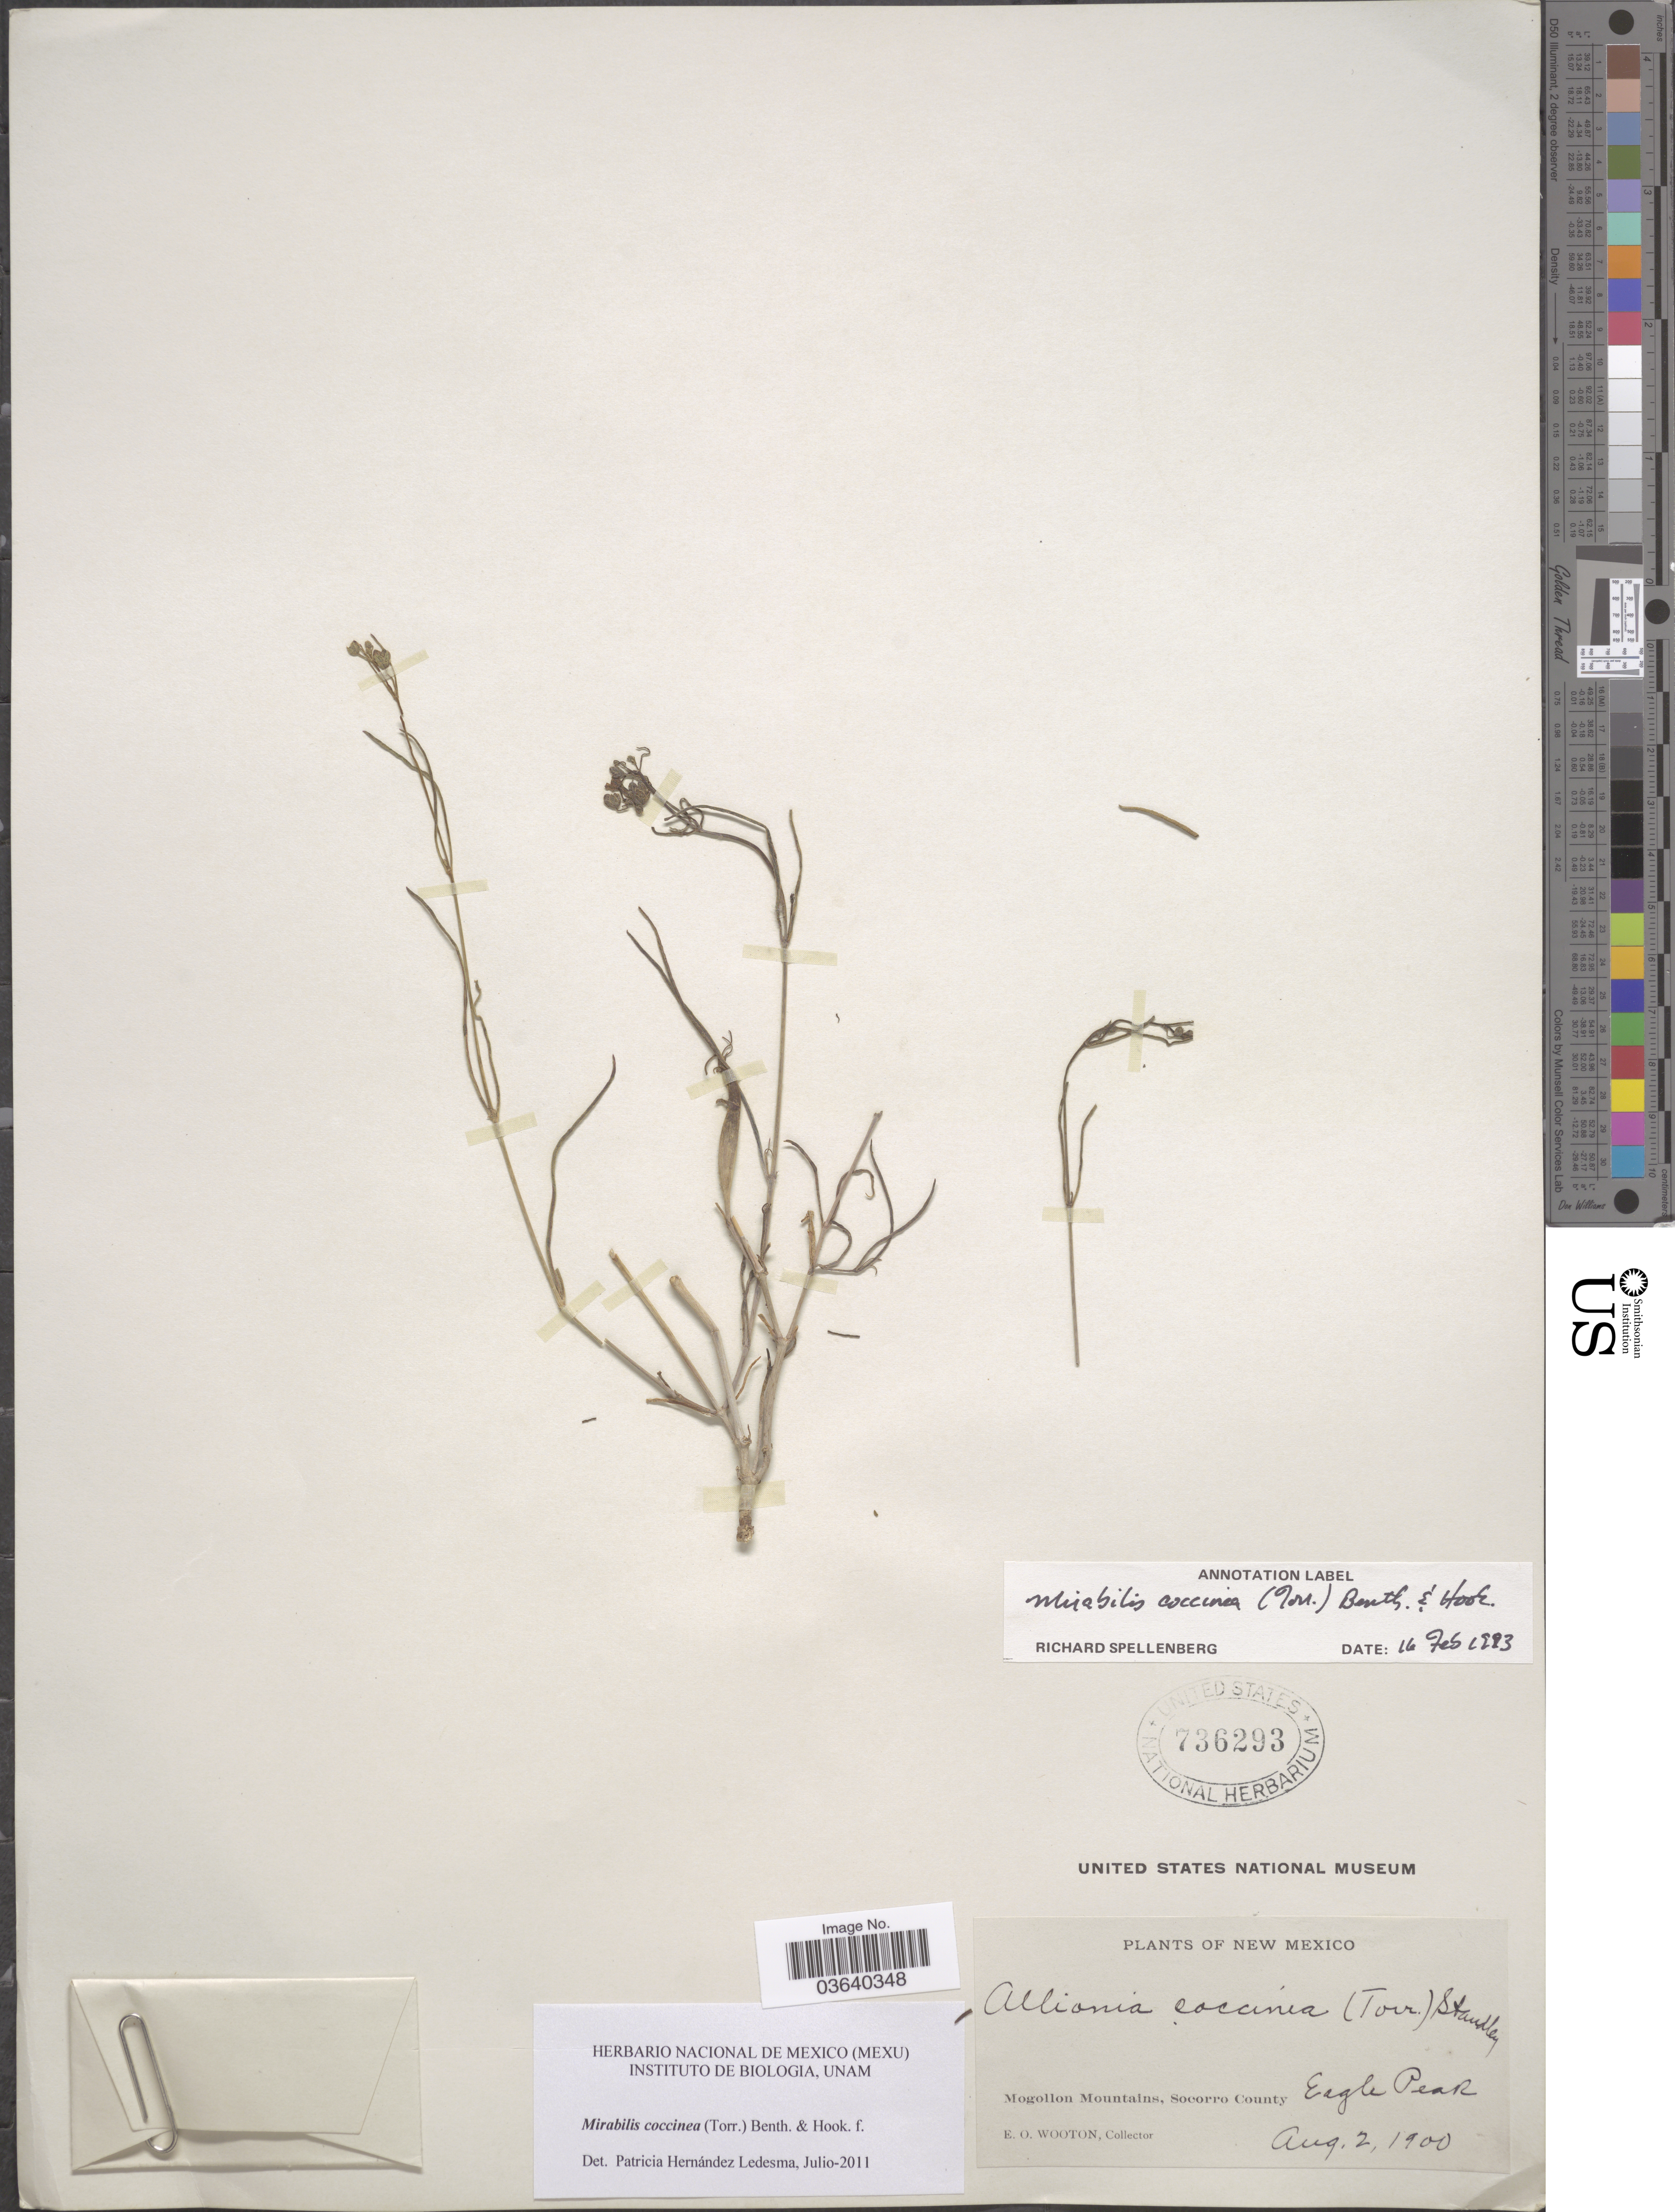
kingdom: Plantae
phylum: Tracheophyta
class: Magnoliopsida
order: Caryophyllales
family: Nyctaginaceae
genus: Mirabilis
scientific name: Mirabilis coccinea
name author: (Torr.) Benth. & Hook. f.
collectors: E. O. Wooton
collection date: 1900-08-02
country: United States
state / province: New Mexico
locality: Mogollon Mountains, Socorro County Eagle Peak.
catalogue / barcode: US 736293